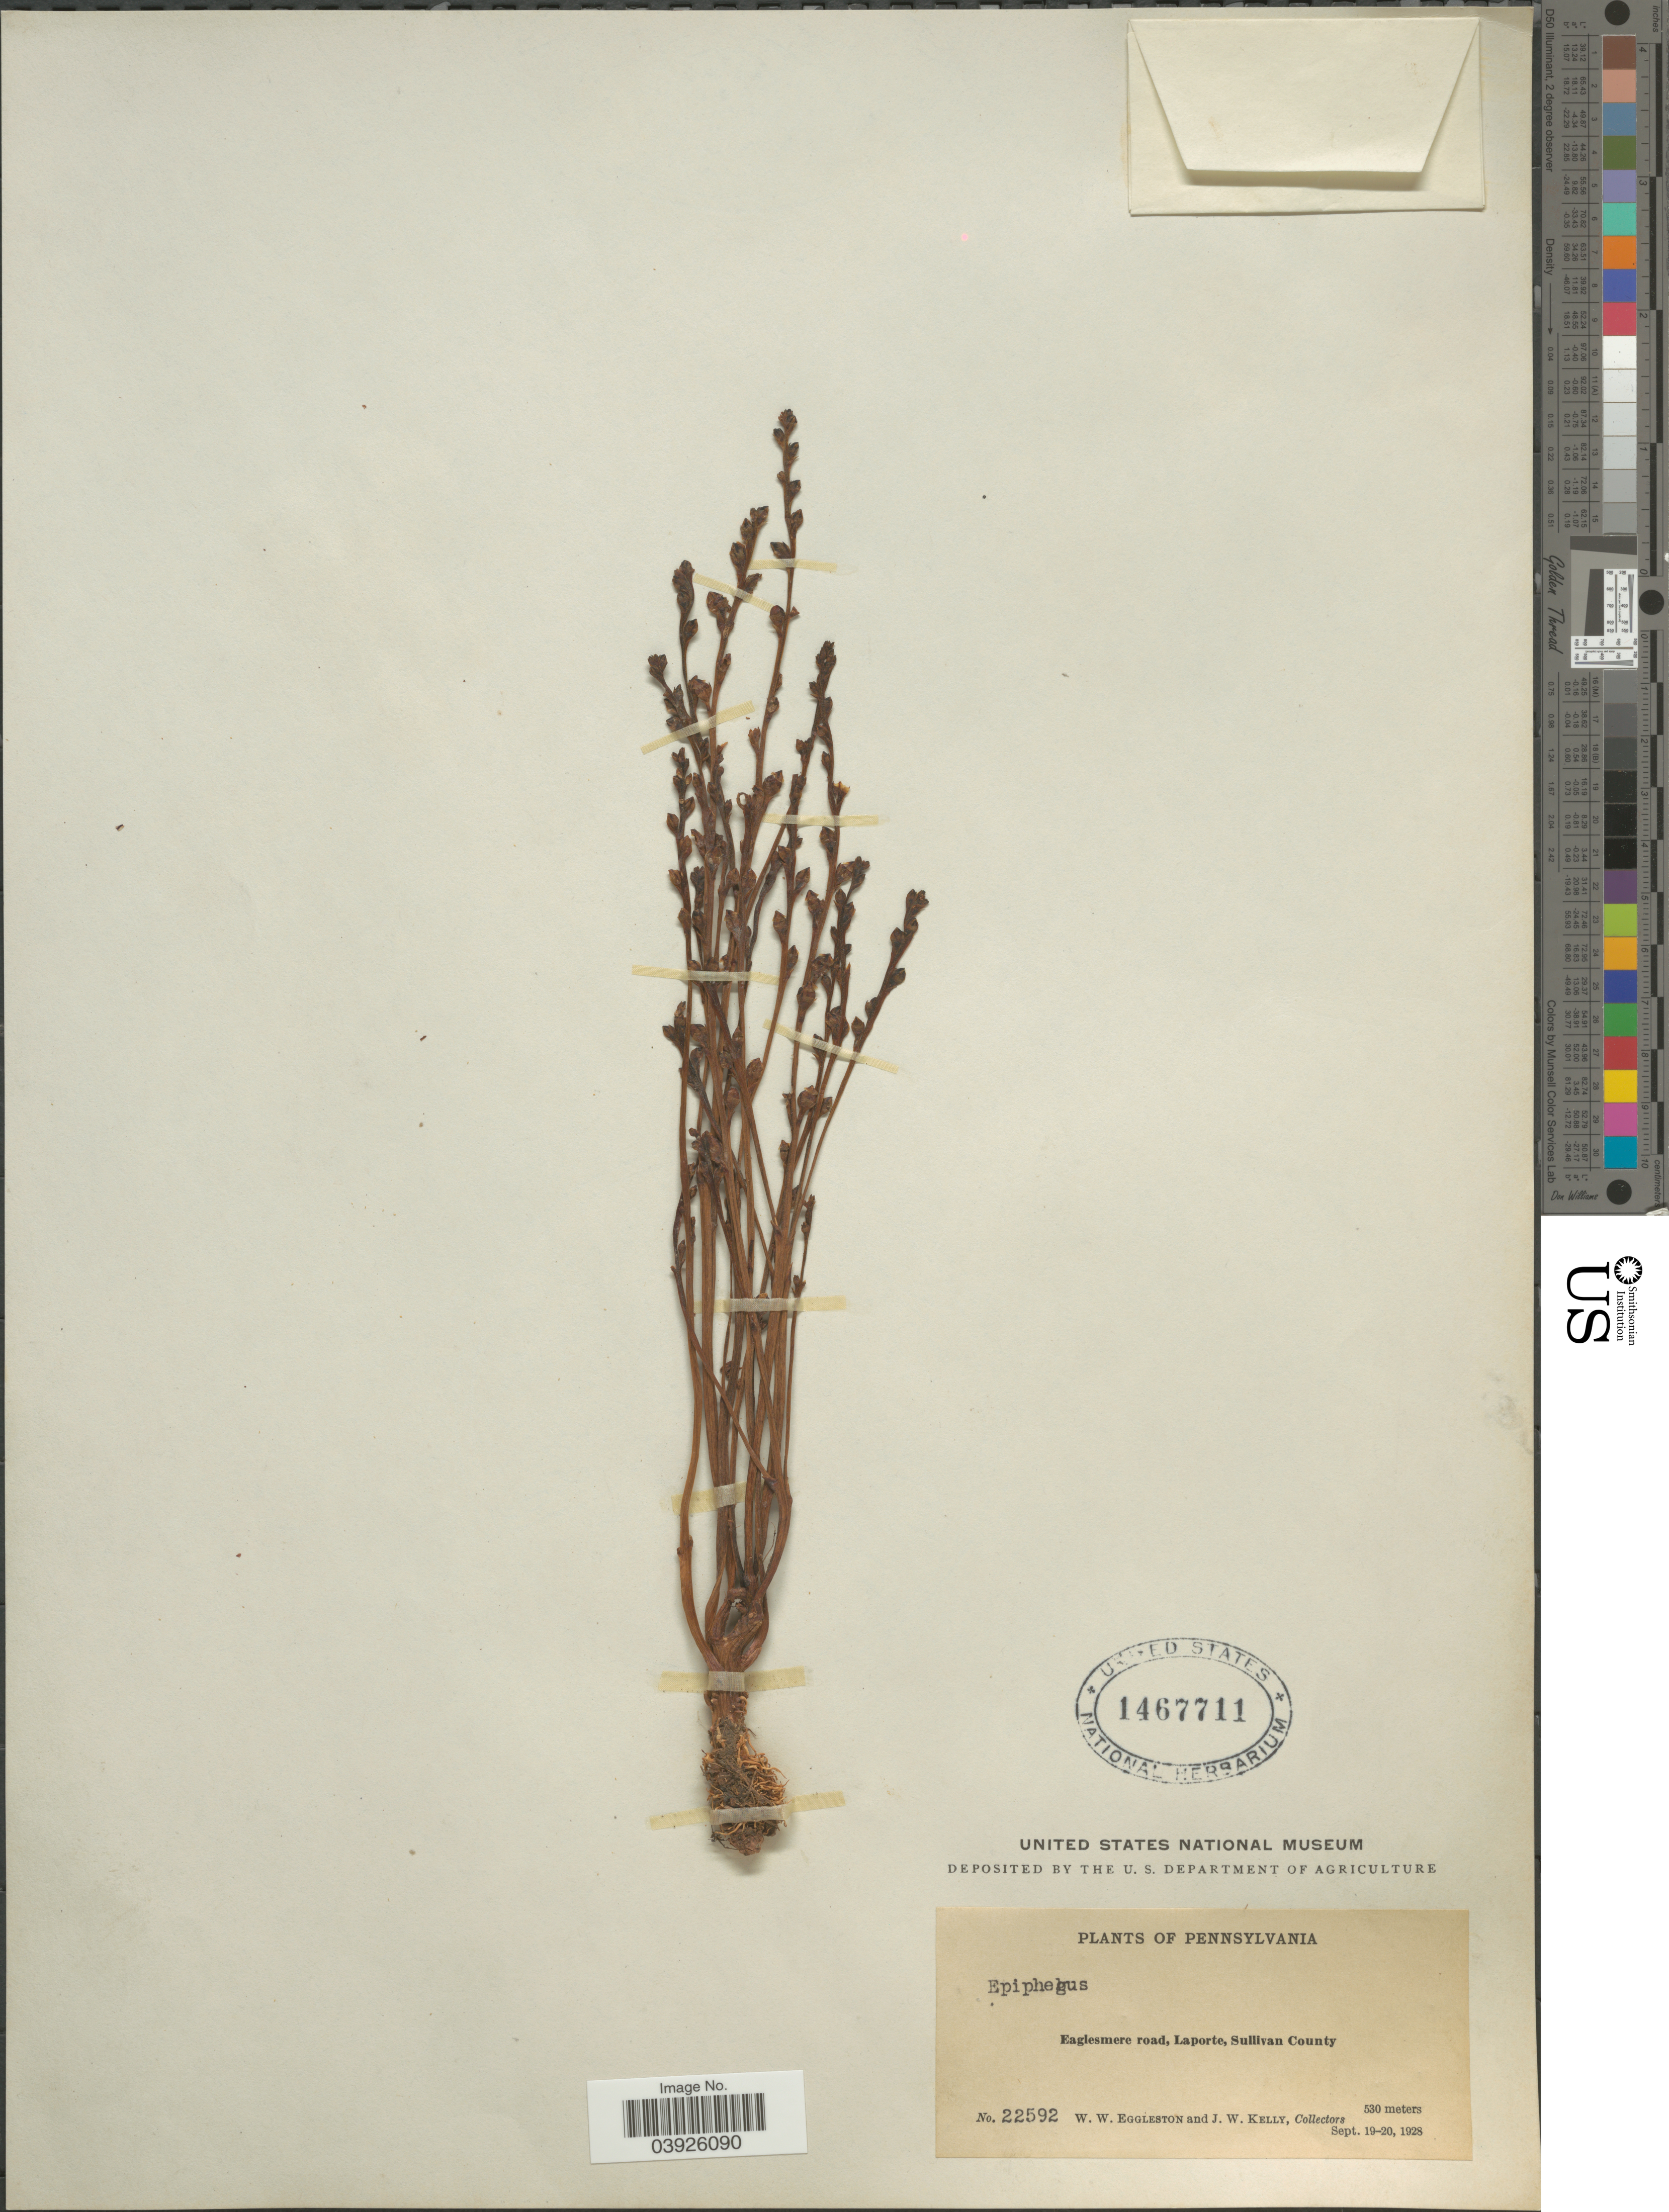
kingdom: Plantae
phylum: Tracheophyta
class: Magnoliopsida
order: Lamiales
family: Orobanchaceae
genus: Epifagus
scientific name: Epifagus sp.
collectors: W. W. Eggleston & J. Kelly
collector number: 22592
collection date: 1928-09-19/1928-09-20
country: United States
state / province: Pennsylvania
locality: Eaglesmere road, Laporta, Sullivan County.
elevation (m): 530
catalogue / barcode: US 1467711